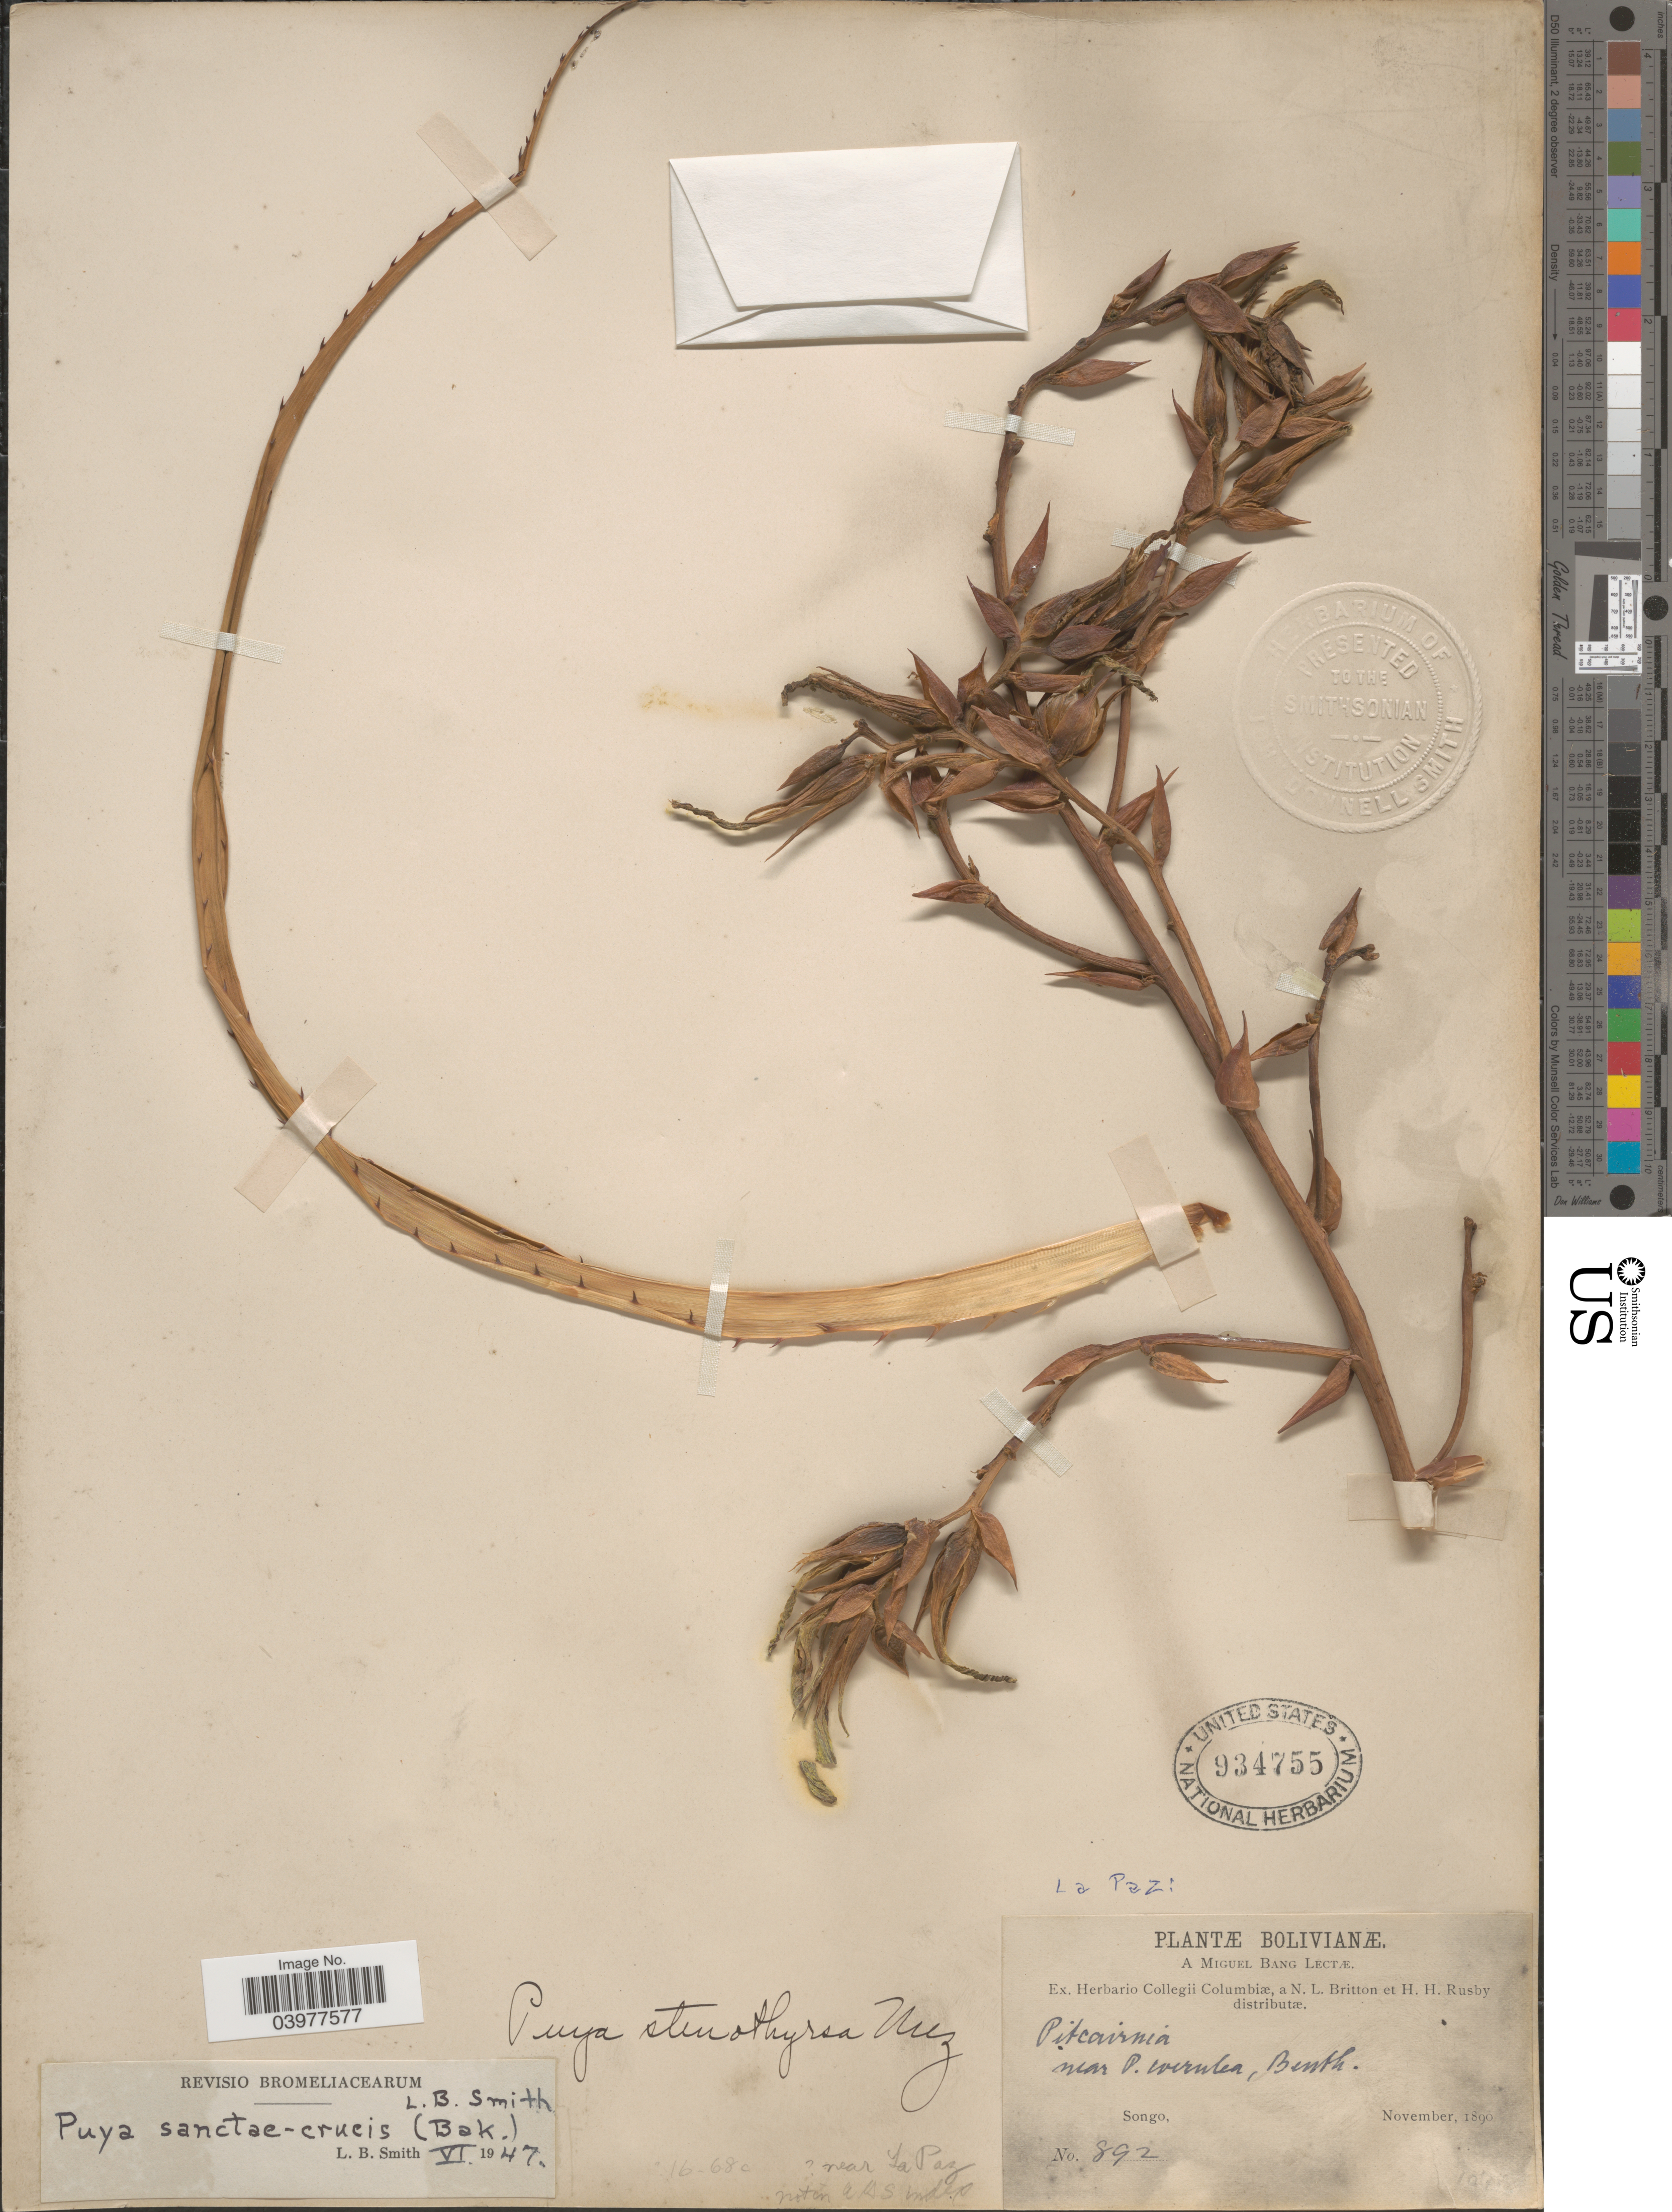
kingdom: Plantae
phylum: Tracheophyta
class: Liliopsida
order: Poales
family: Bromeliaceae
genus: Puya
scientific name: Puya sanctae-crucis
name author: (Baker) L.B. Sm.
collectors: M. Bang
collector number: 892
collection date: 1890-11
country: Bolivia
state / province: La Paz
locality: Near La Paz. Songo.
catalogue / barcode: US 934755